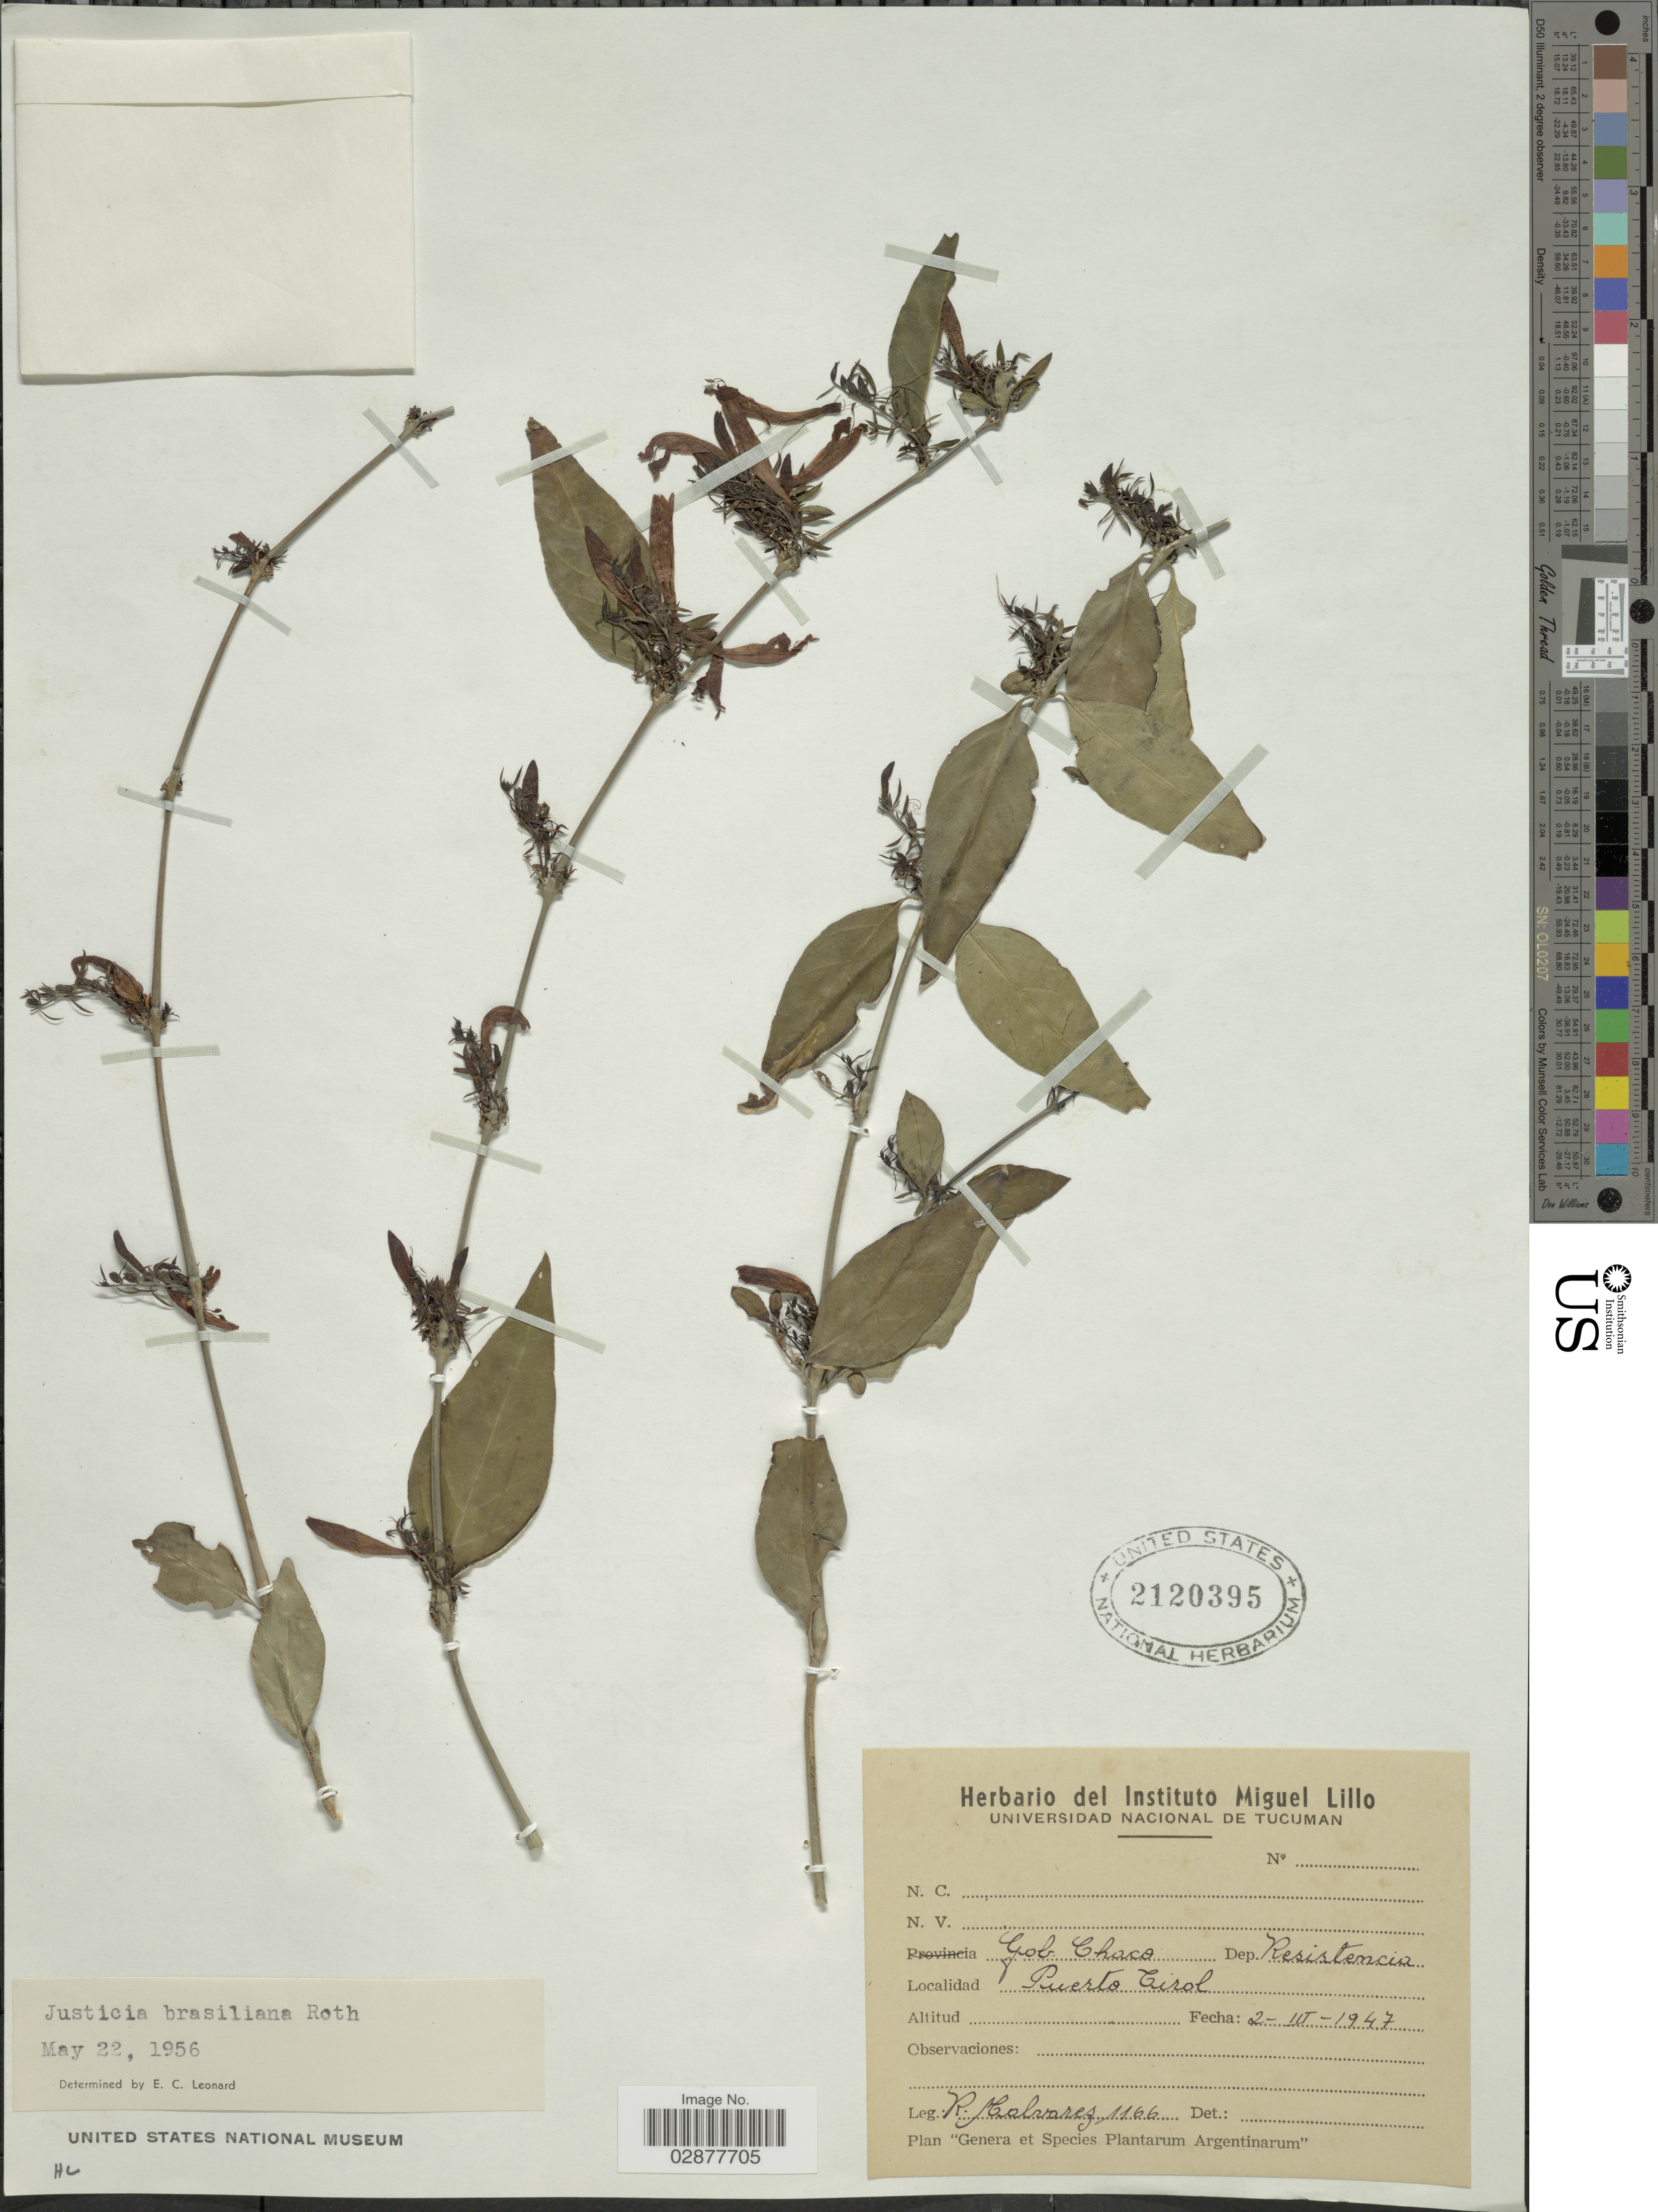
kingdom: Plantae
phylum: Tracheophyta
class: Magnoliopsida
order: Lamiales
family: Acanthaceae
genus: Justicia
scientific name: Justicia brasiliana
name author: Roth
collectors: R. Malvarez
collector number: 1166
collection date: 1947-03-02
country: Argentina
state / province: Chaco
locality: Gob. Chaco, Dep. Resistencia. Puerto Tirol.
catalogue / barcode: US 2120395